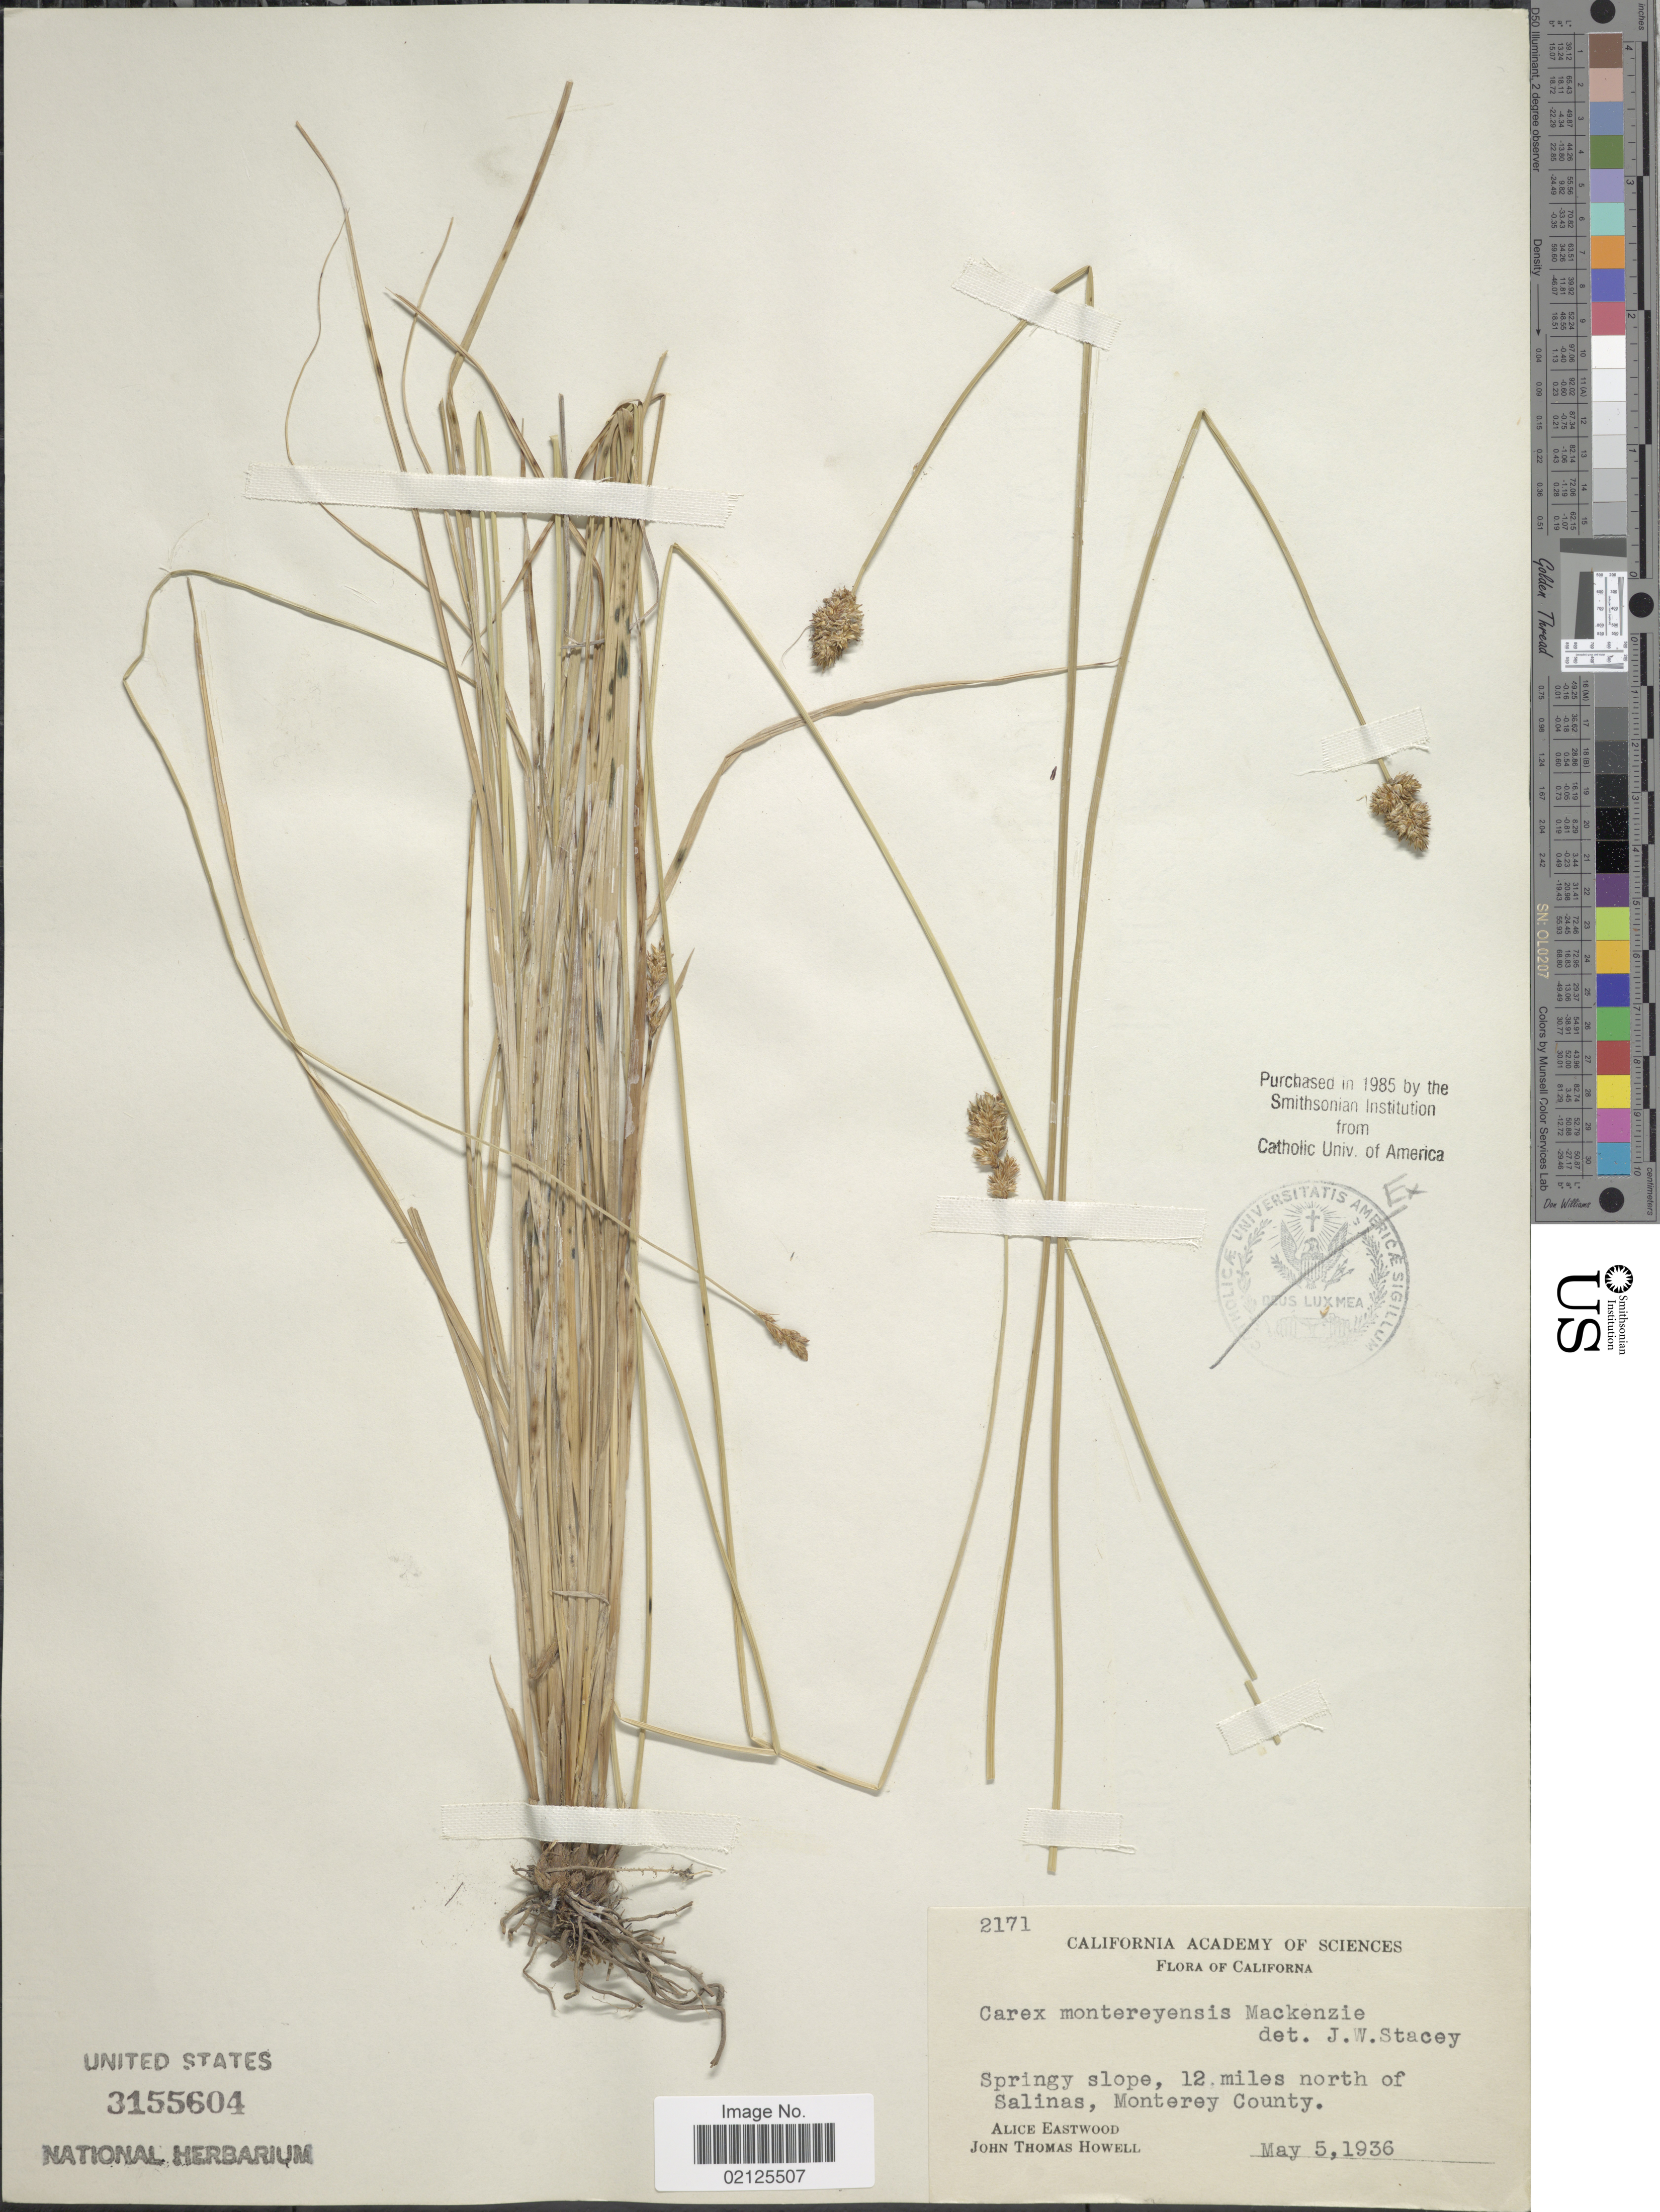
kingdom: Plantae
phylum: Tracheophyta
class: Liliopsida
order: Poales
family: Cyperaceae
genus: Carex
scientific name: Carex harfordii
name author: Mack.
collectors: A. Eastwood & J. T. Howell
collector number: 2171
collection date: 1936-05-05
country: United States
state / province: California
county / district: Monterey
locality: Springy slope, 12 miles north of Salinas, Monterey County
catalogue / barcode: US 3155604